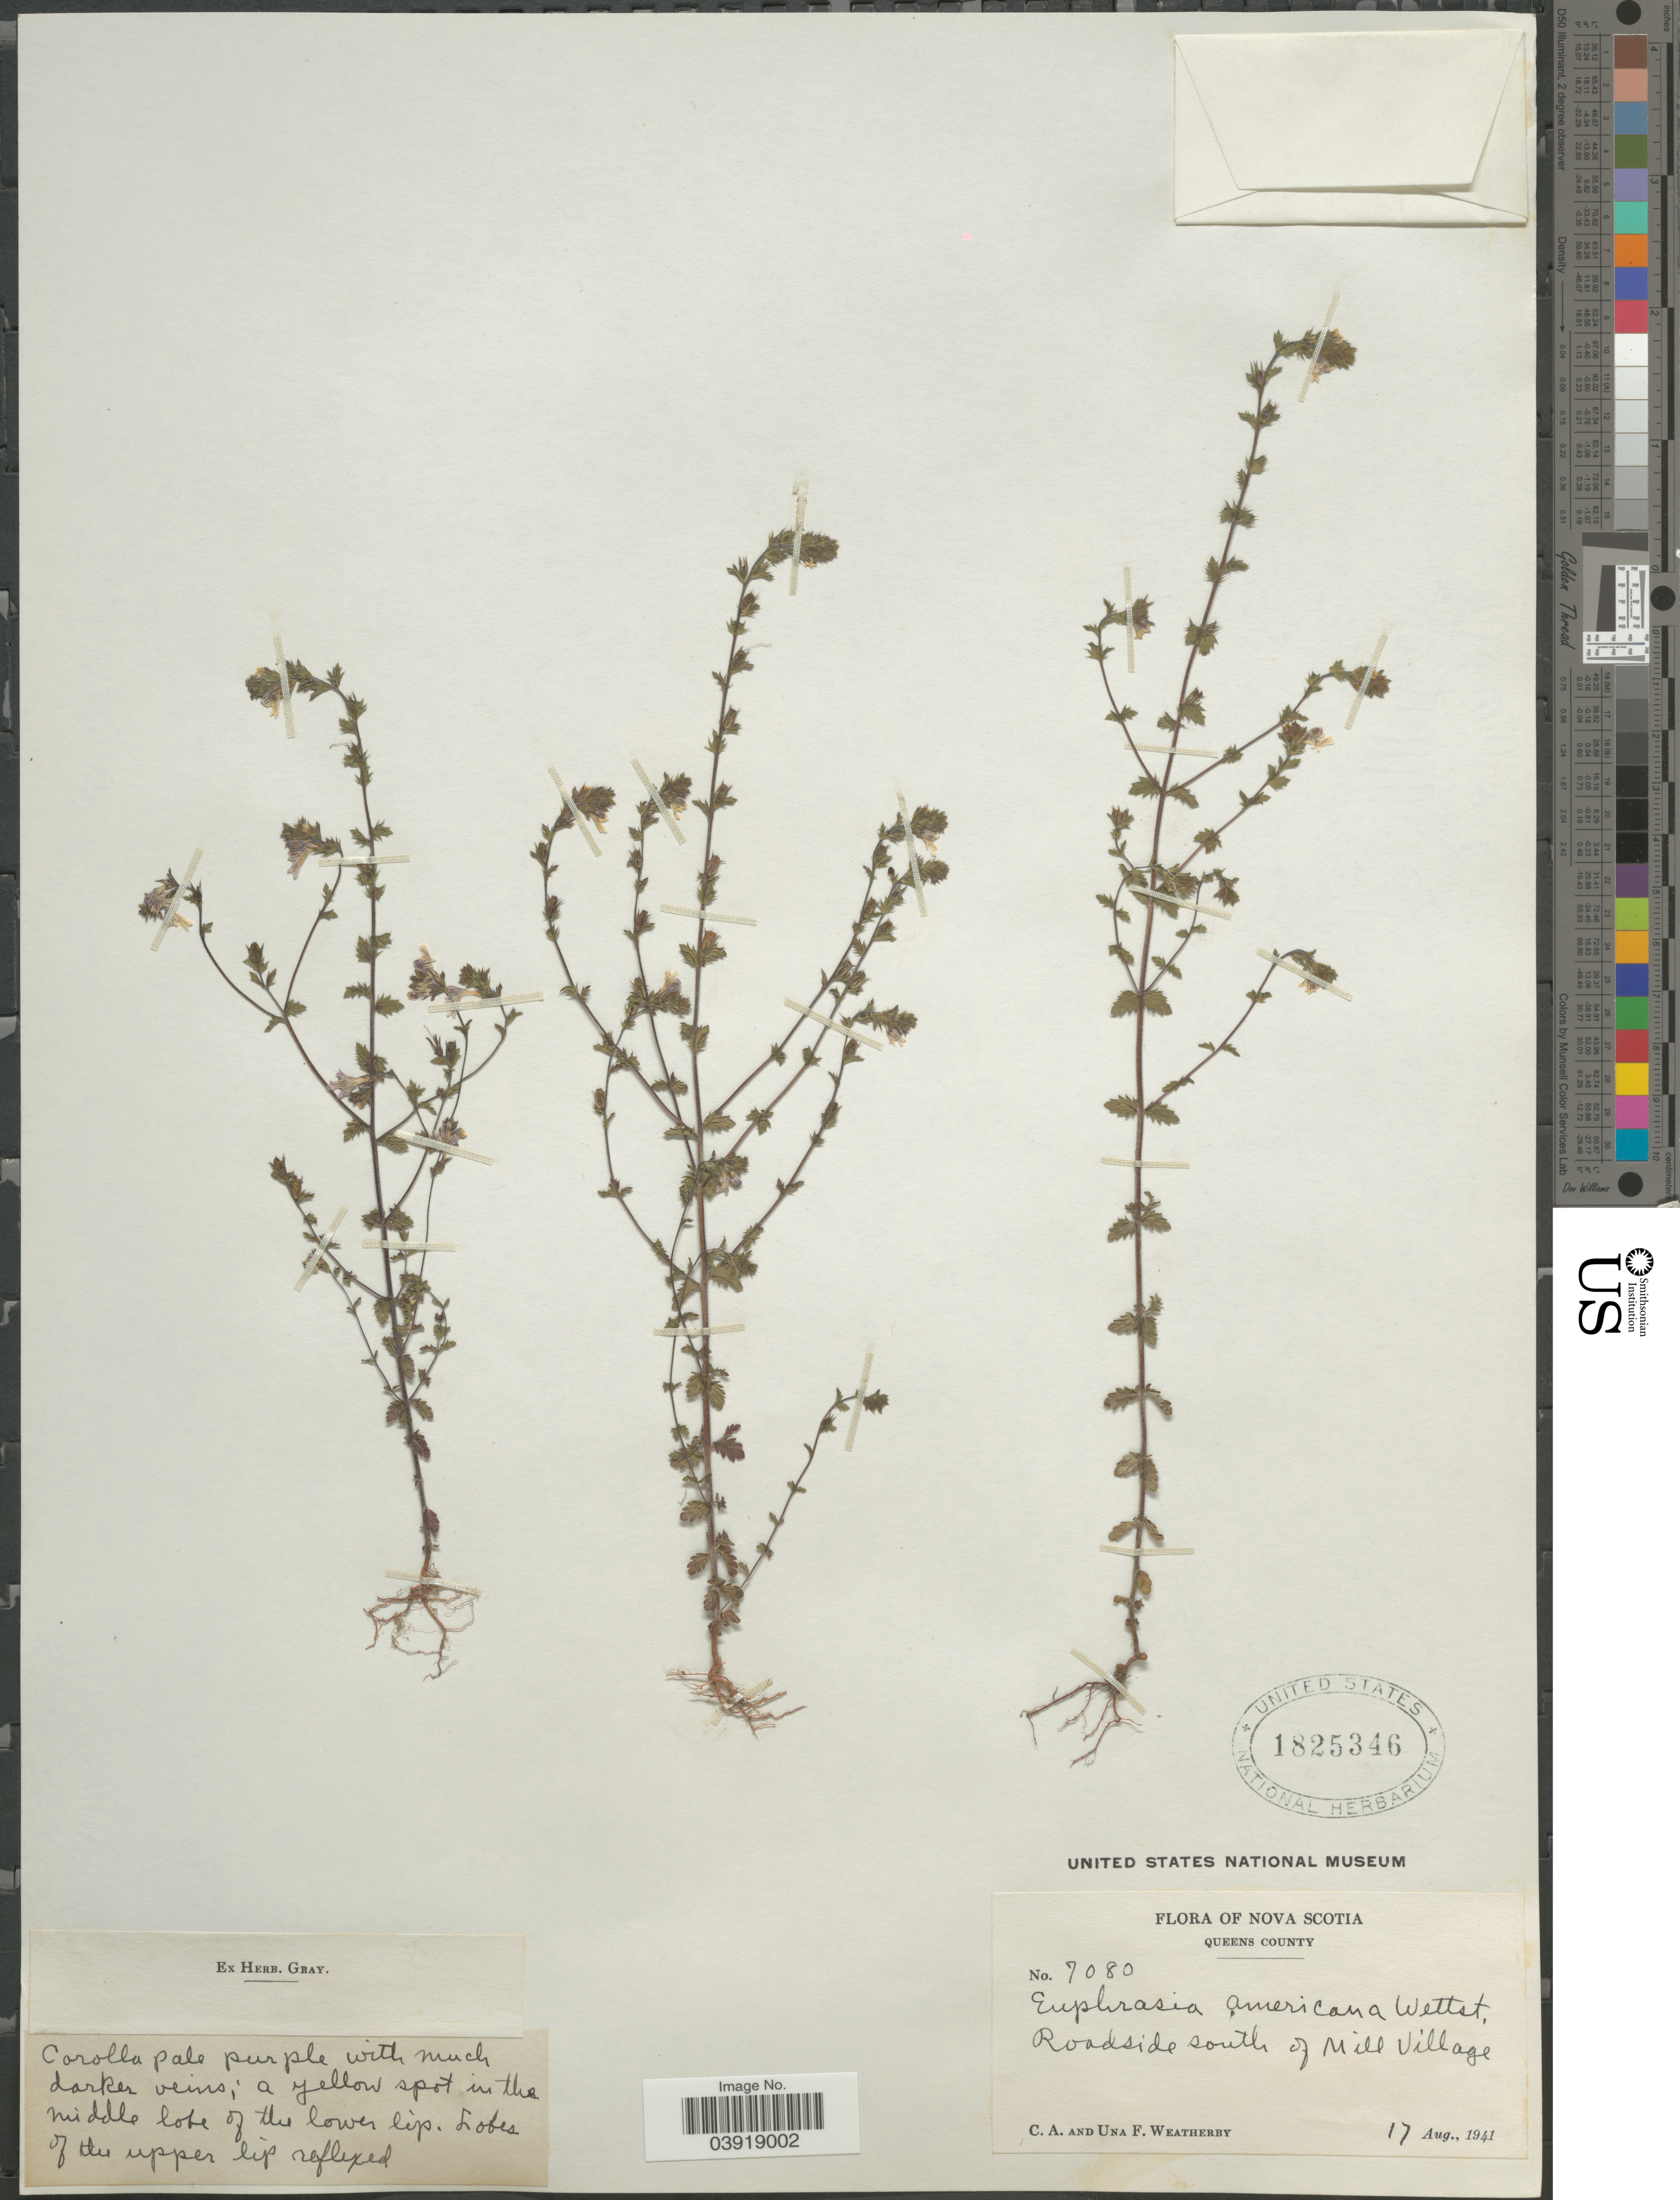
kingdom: Plantae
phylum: Tracheophyta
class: Magnoliopsida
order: Lamiales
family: Orobanchaceae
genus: Euphrasia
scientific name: Euphrasia americana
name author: Wettst.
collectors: C. A. Weatherby & U. Weatherby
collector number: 7080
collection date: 1941-08-17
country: Canada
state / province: Nova Scotia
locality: Queens County. Roadside south of Mill Village.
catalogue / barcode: US 1825346